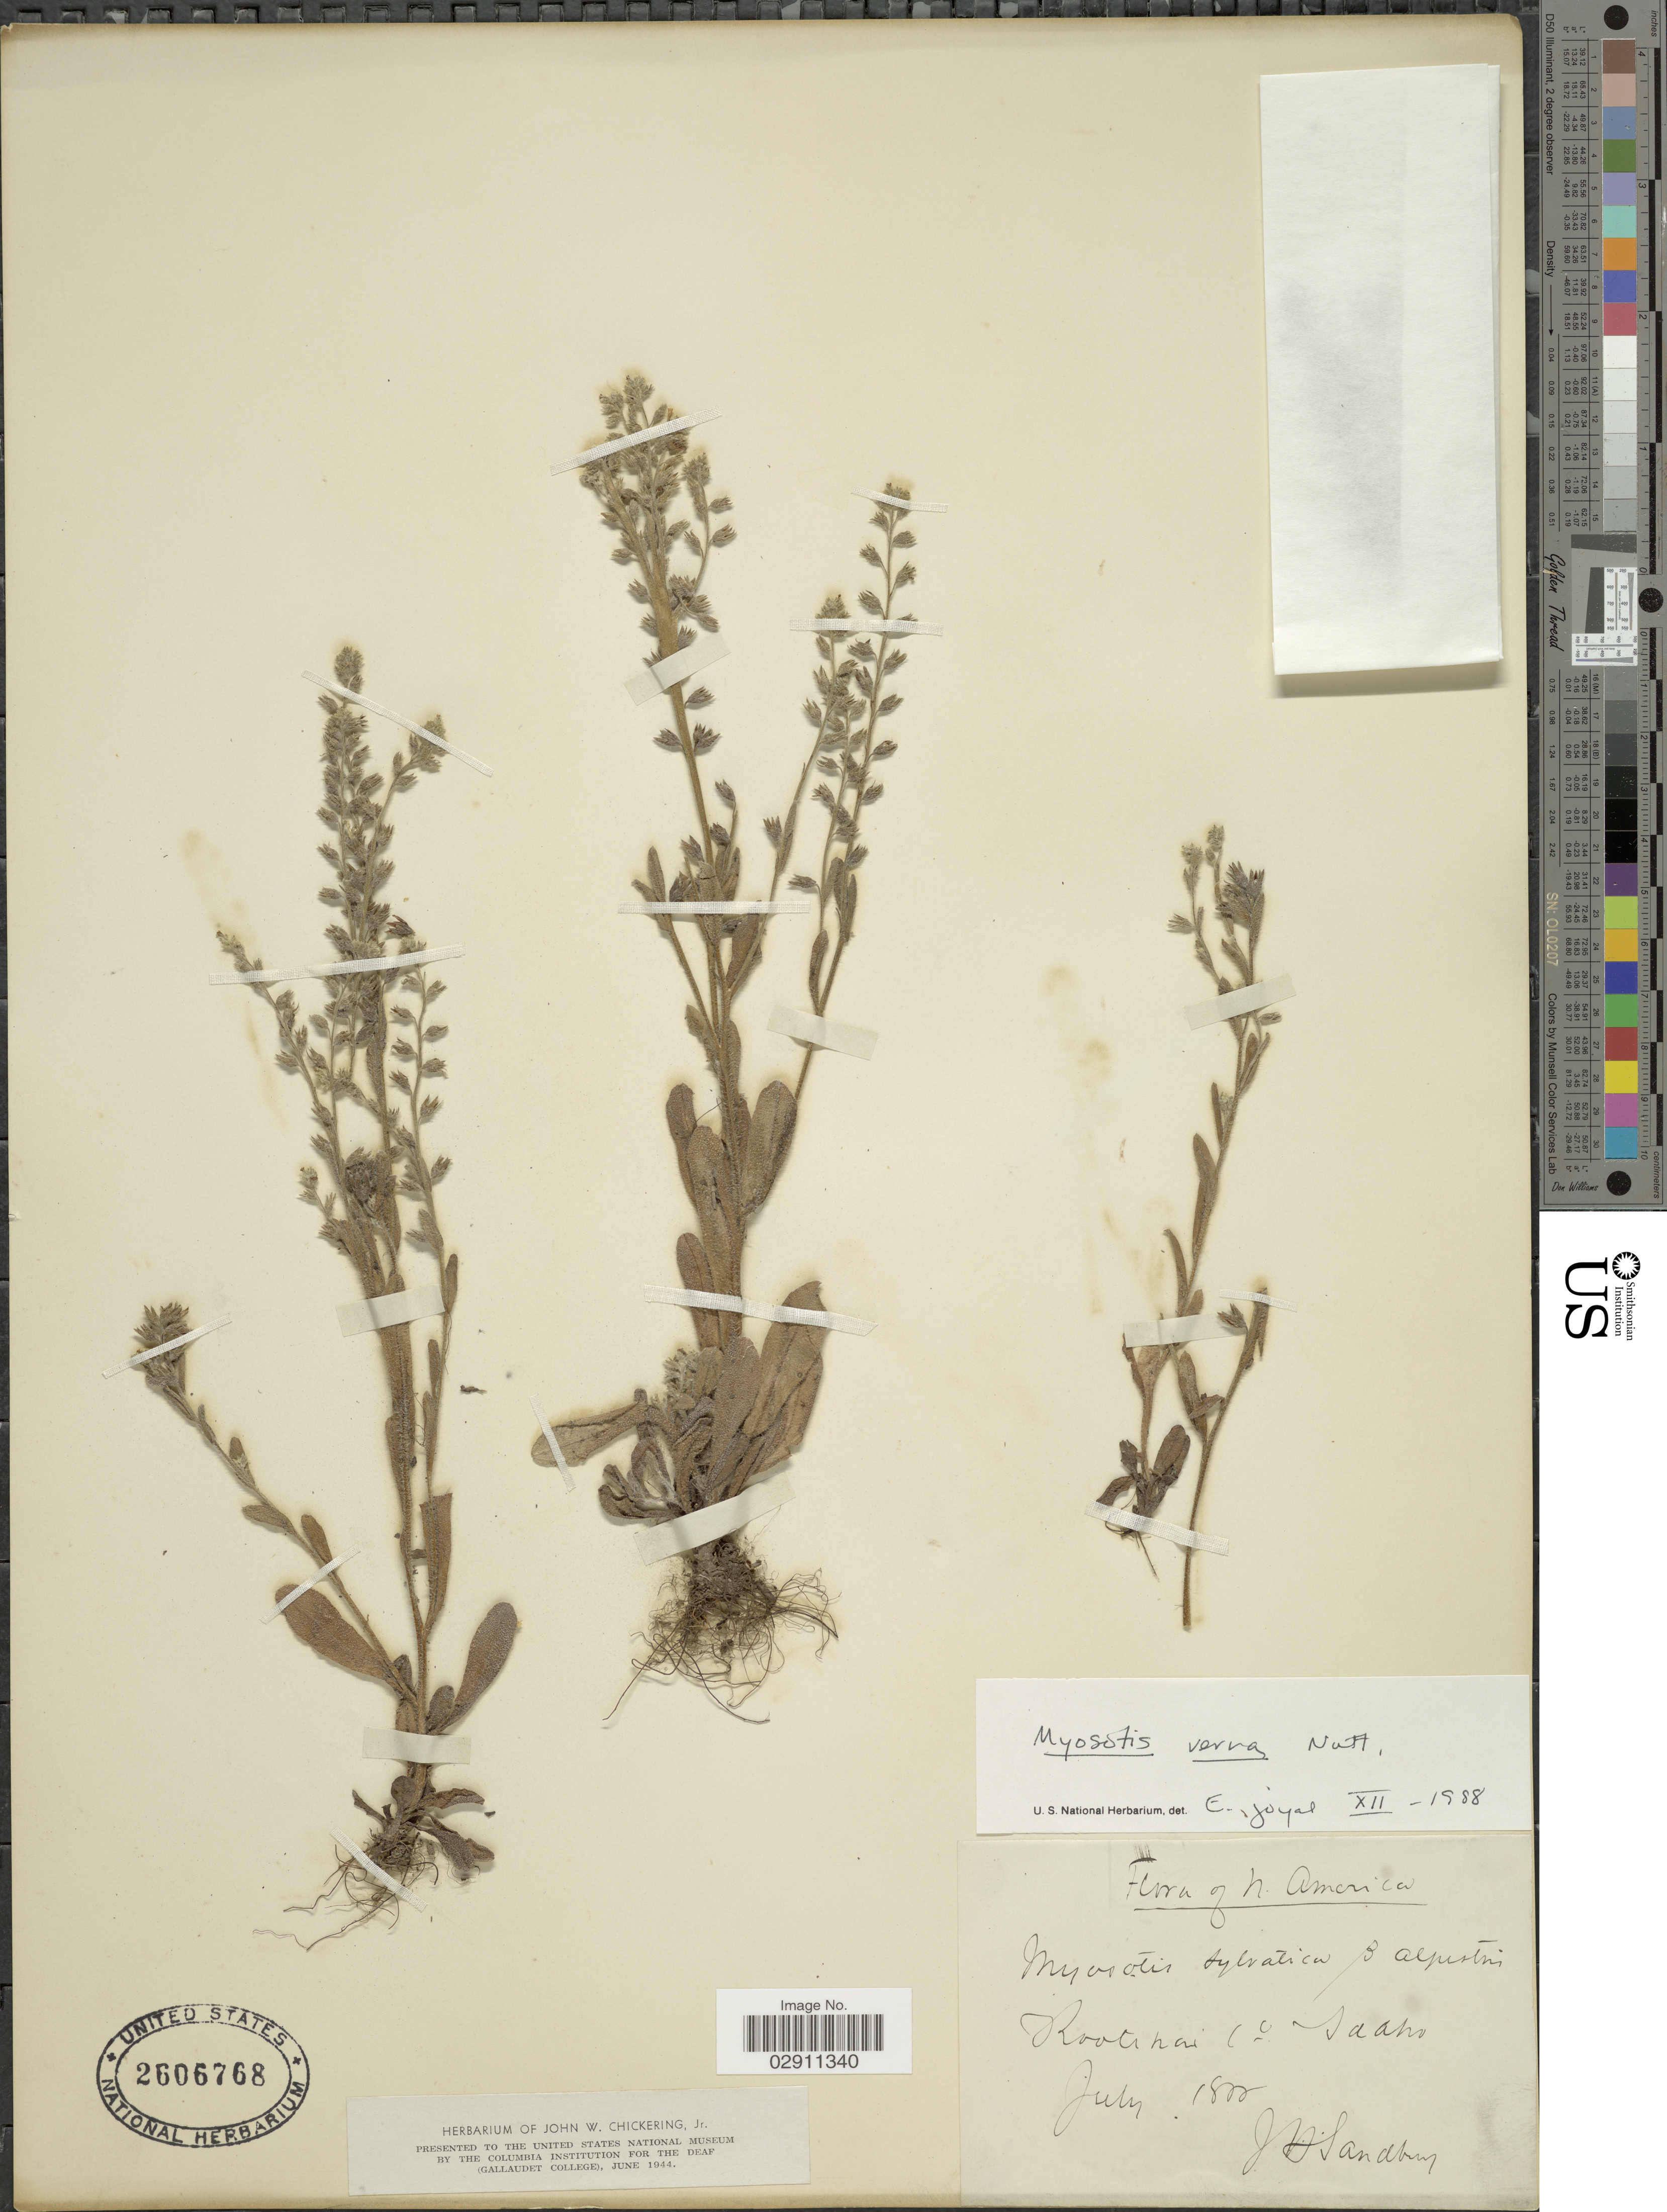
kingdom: Plantae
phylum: Tracheophyta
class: Magnoliopsida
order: Boraginales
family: Boraginaceae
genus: Myosotis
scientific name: Myosotis verna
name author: Nutt.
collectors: J. H. Sandberg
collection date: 1800-07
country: United States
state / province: Idaho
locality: Kootenai Co.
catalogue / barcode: US 2606768